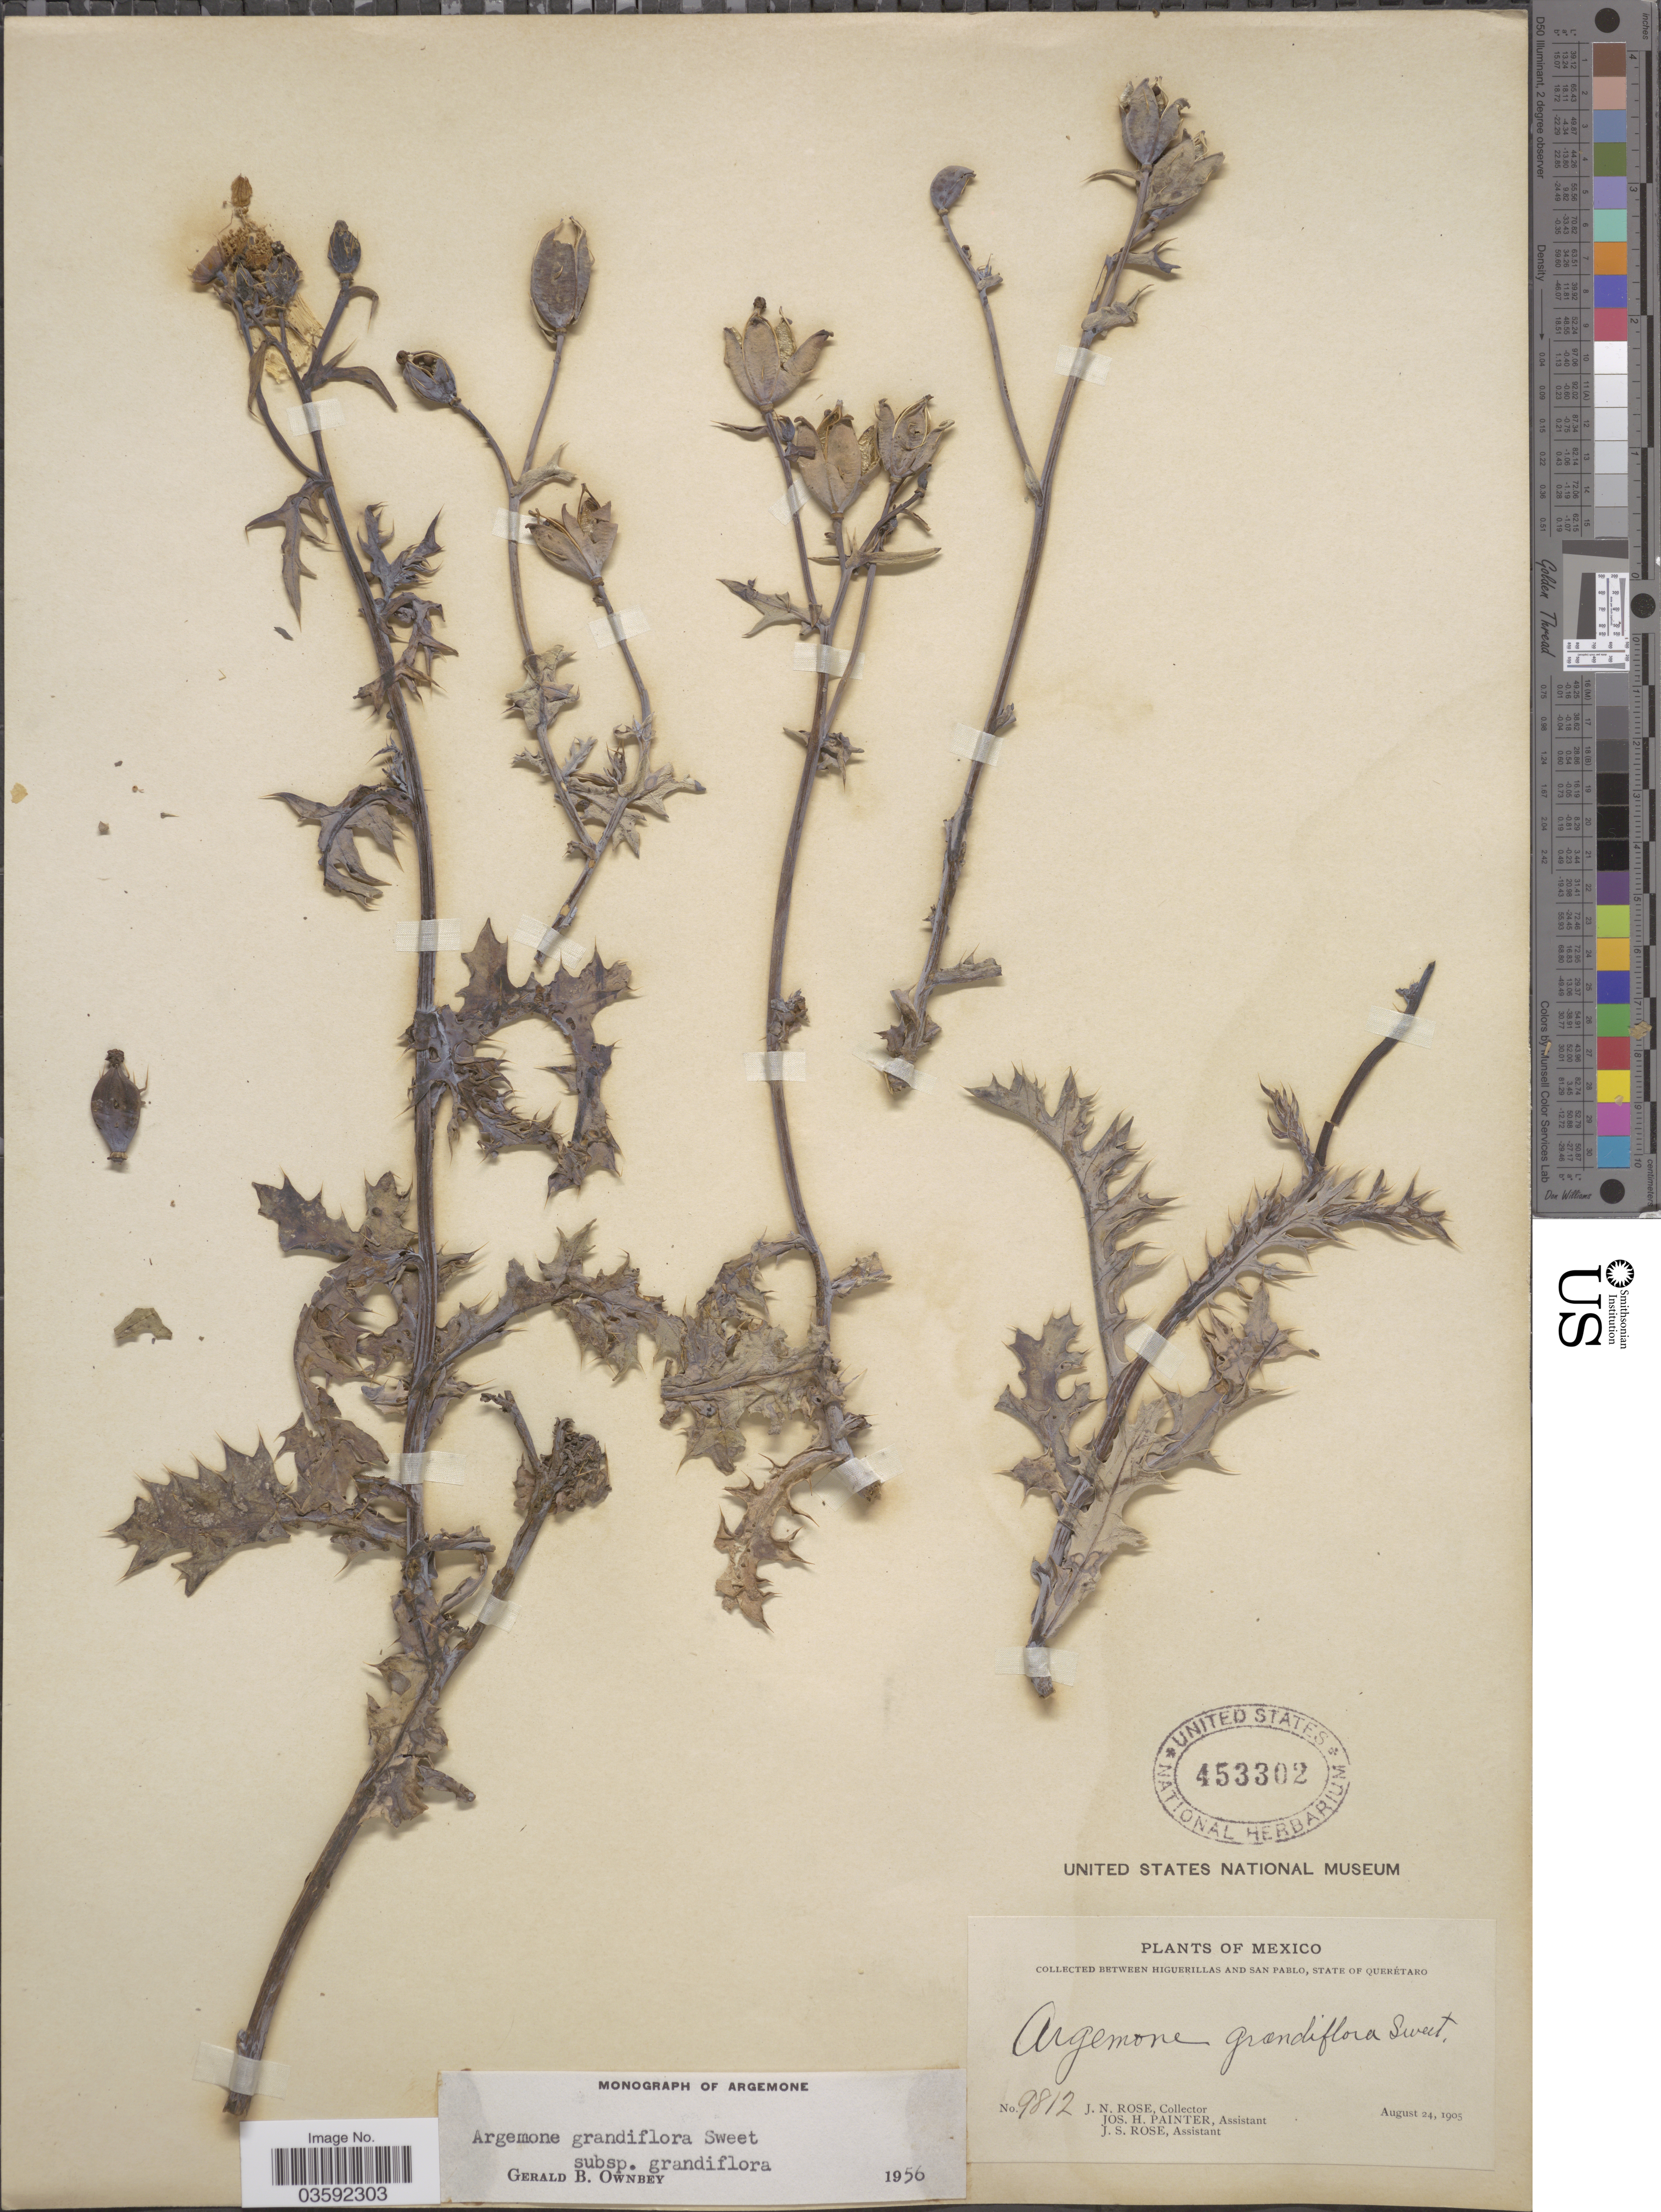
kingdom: Plantae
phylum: Tracheophyta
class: Magnoliopsida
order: Ranunculales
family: Papaveraceae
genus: Argemone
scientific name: Argemone grandiflora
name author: Sweet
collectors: J. N. Rose, J. H. Painter & J. S. Rose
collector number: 9812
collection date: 1905-08-24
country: Mexico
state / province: Querétaro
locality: Between Higuerillas and San Pablo.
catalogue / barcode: US 453302